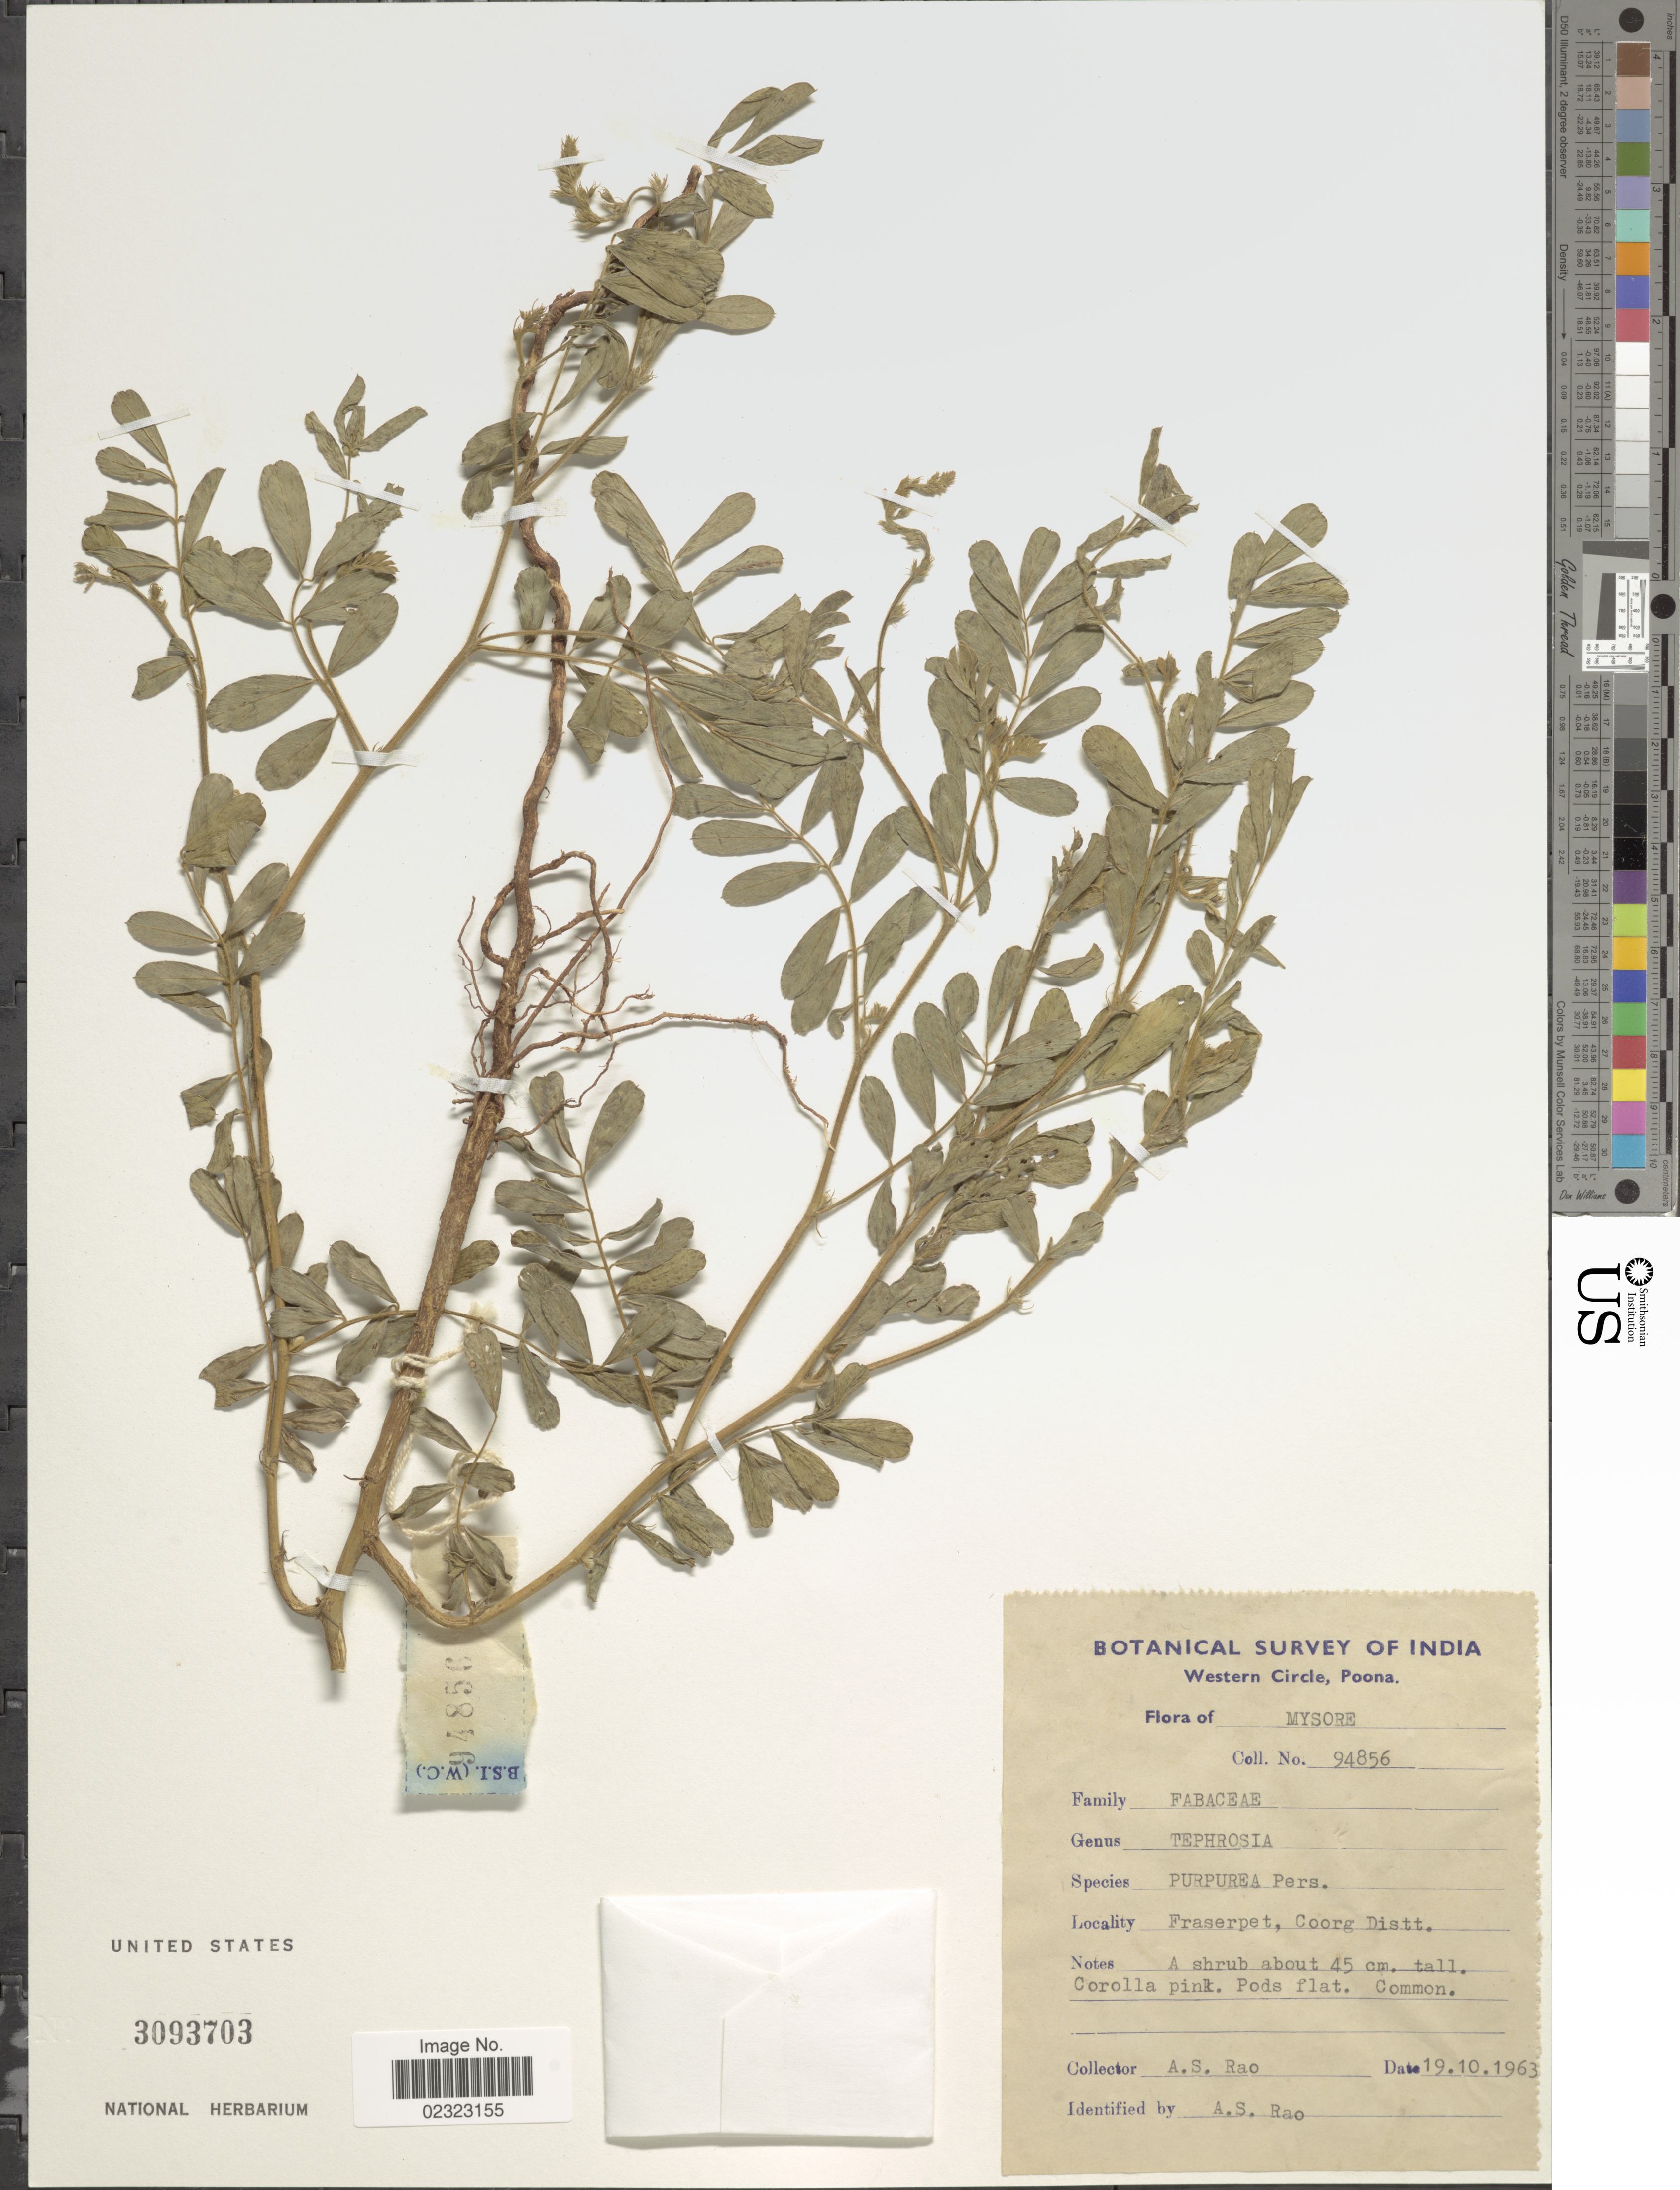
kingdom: Plantae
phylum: Tracheophyta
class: Magnoliopsida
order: Fabales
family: Fabaceae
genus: Tephrosia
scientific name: Tephrosia purpurea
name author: (L.) Pers.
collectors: A. S. Rao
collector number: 94856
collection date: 1963-10-19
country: India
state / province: Karnataka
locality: Mysore. Fraserpet, Coorg Distt.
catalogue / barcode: US 3093703